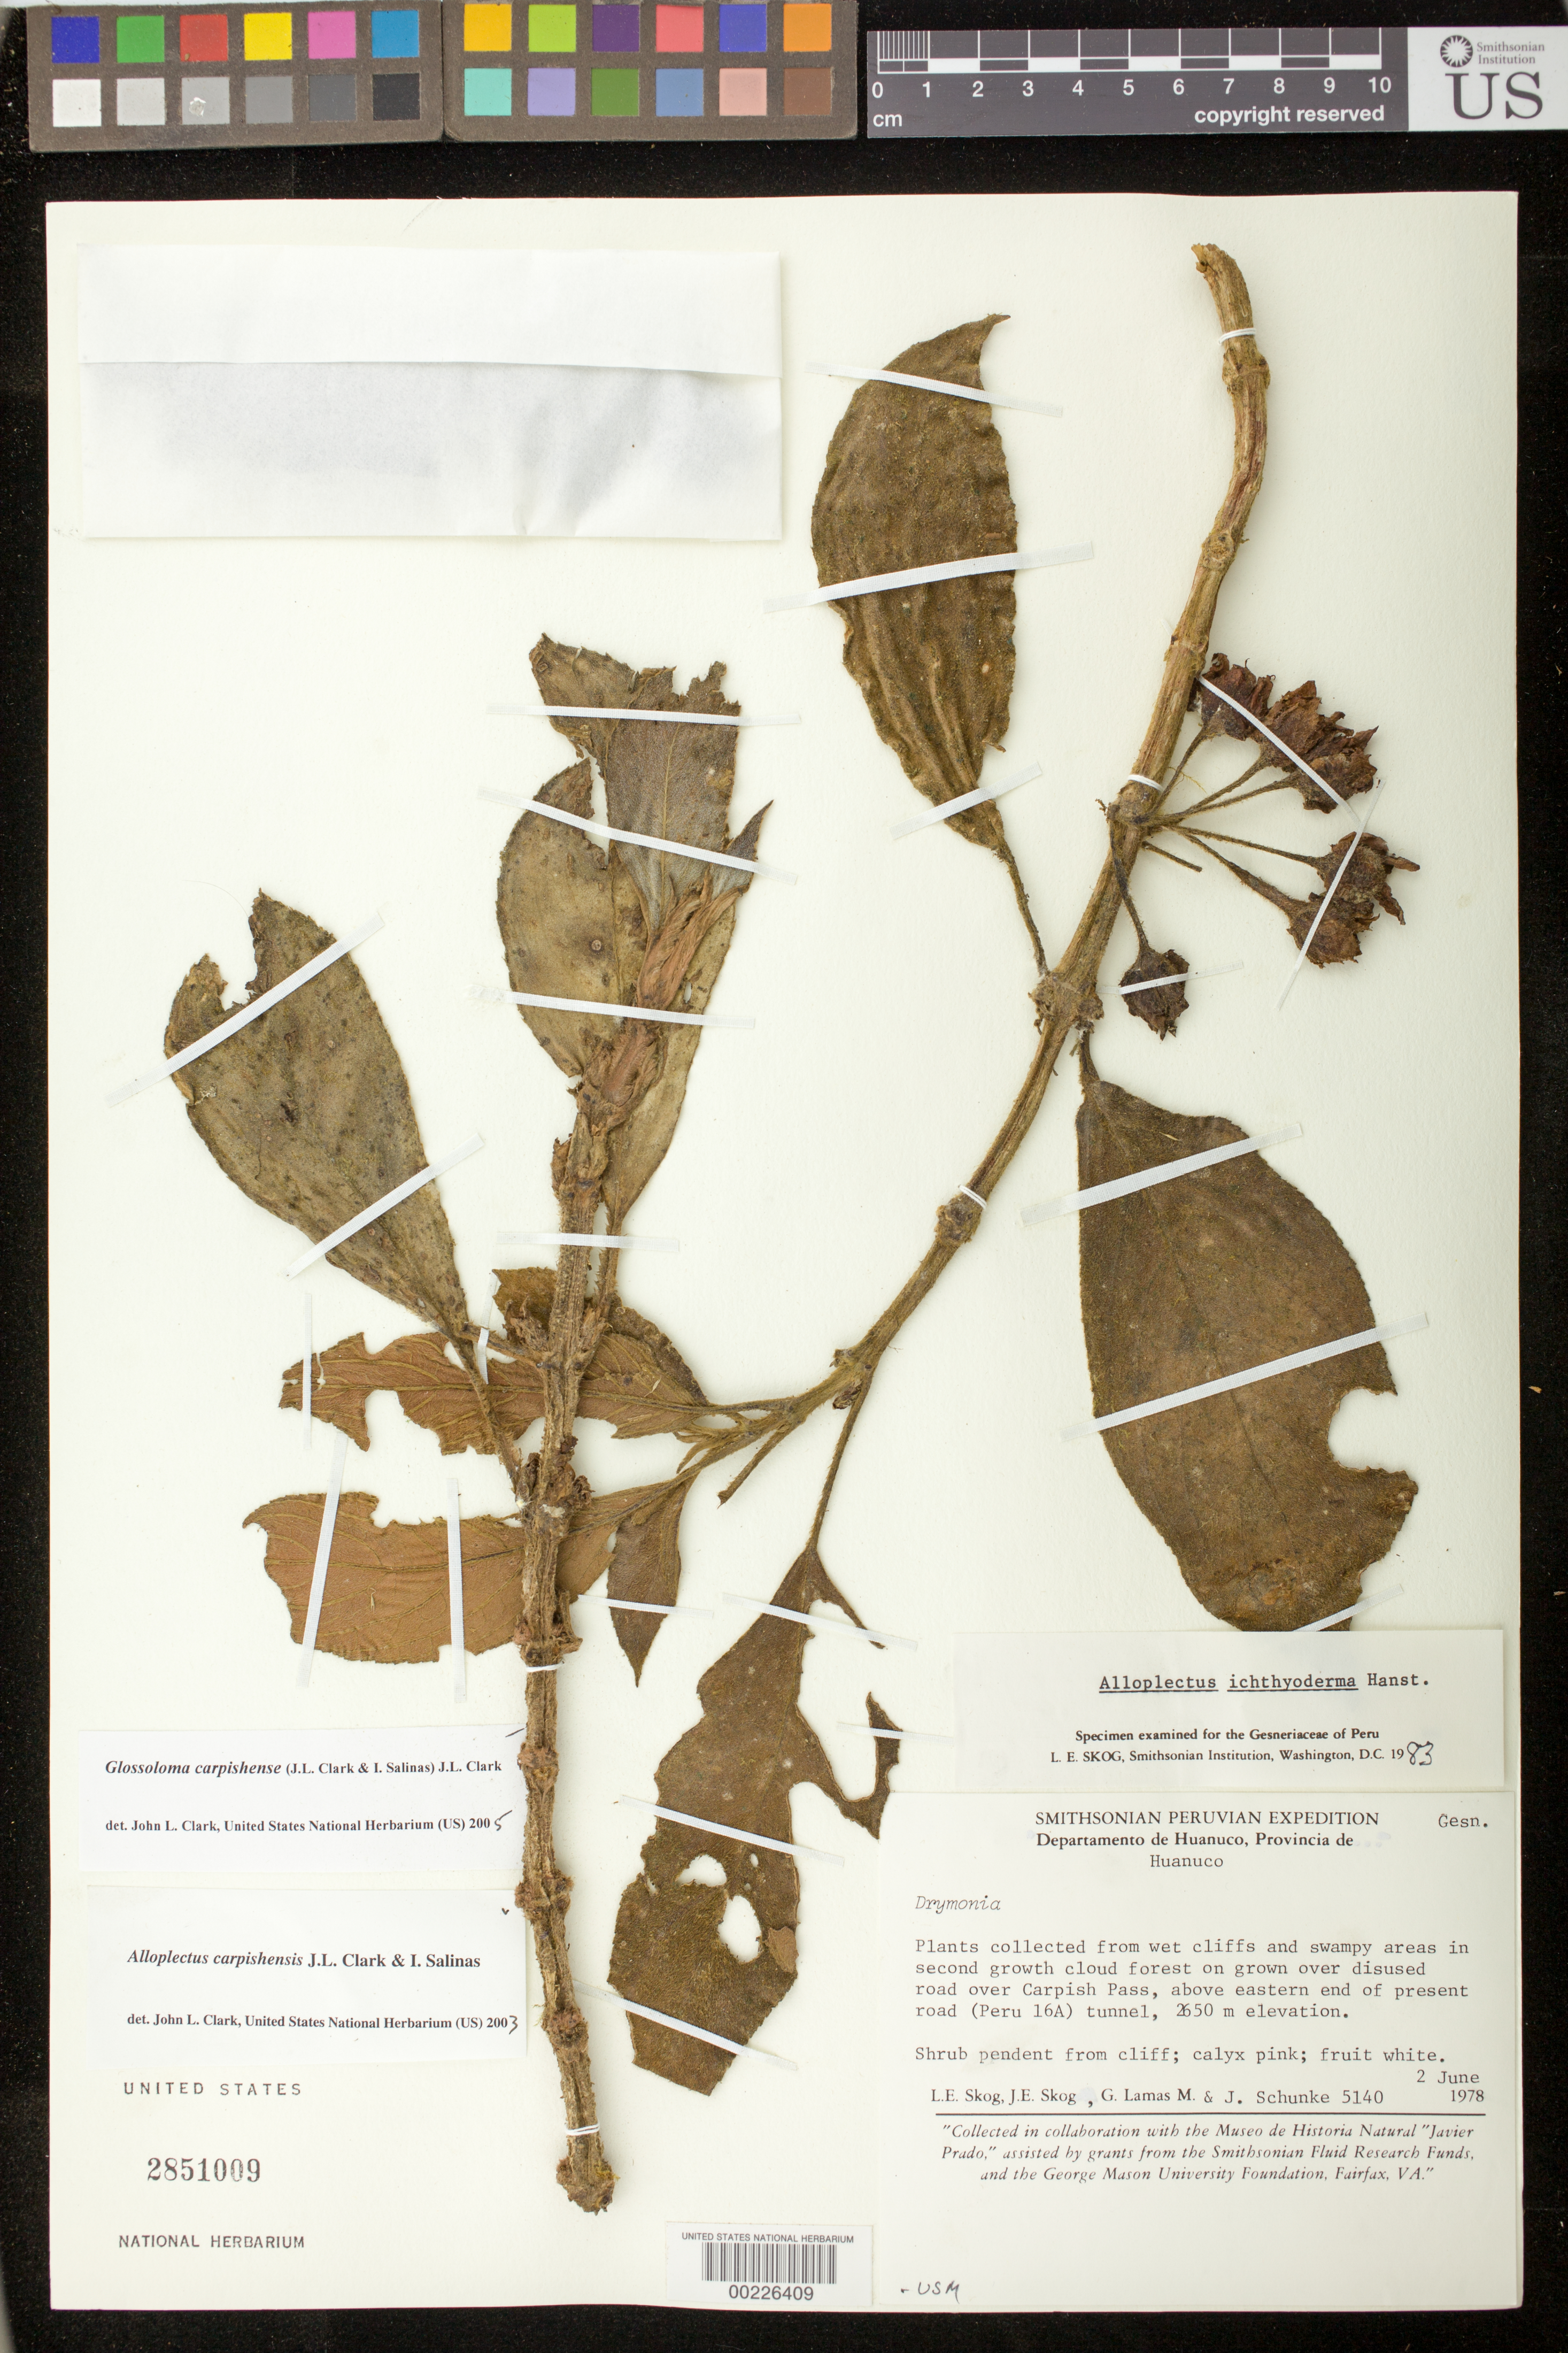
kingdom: Plantae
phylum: Tracheophyta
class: Magnoliopsida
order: Lamiales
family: Gesneriaceae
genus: Glossoloma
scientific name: Glossoloma carpishense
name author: (J.L. Clark & I. Salinas) J.L. Clark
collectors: L. E. Skog, J. E. Skog, G. Lamas M. & J. Schunke Vigo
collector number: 5140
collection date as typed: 02 Jun 1978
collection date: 1978-06-02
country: Peru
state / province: Huánuco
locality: On grown over disused road over Carpish Pass, above eastern end of present road (Peru 16a) tunnel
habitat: Wet cliffs and swampy areas in second growth cloud forest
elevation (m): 2650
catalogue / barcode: US 2851009